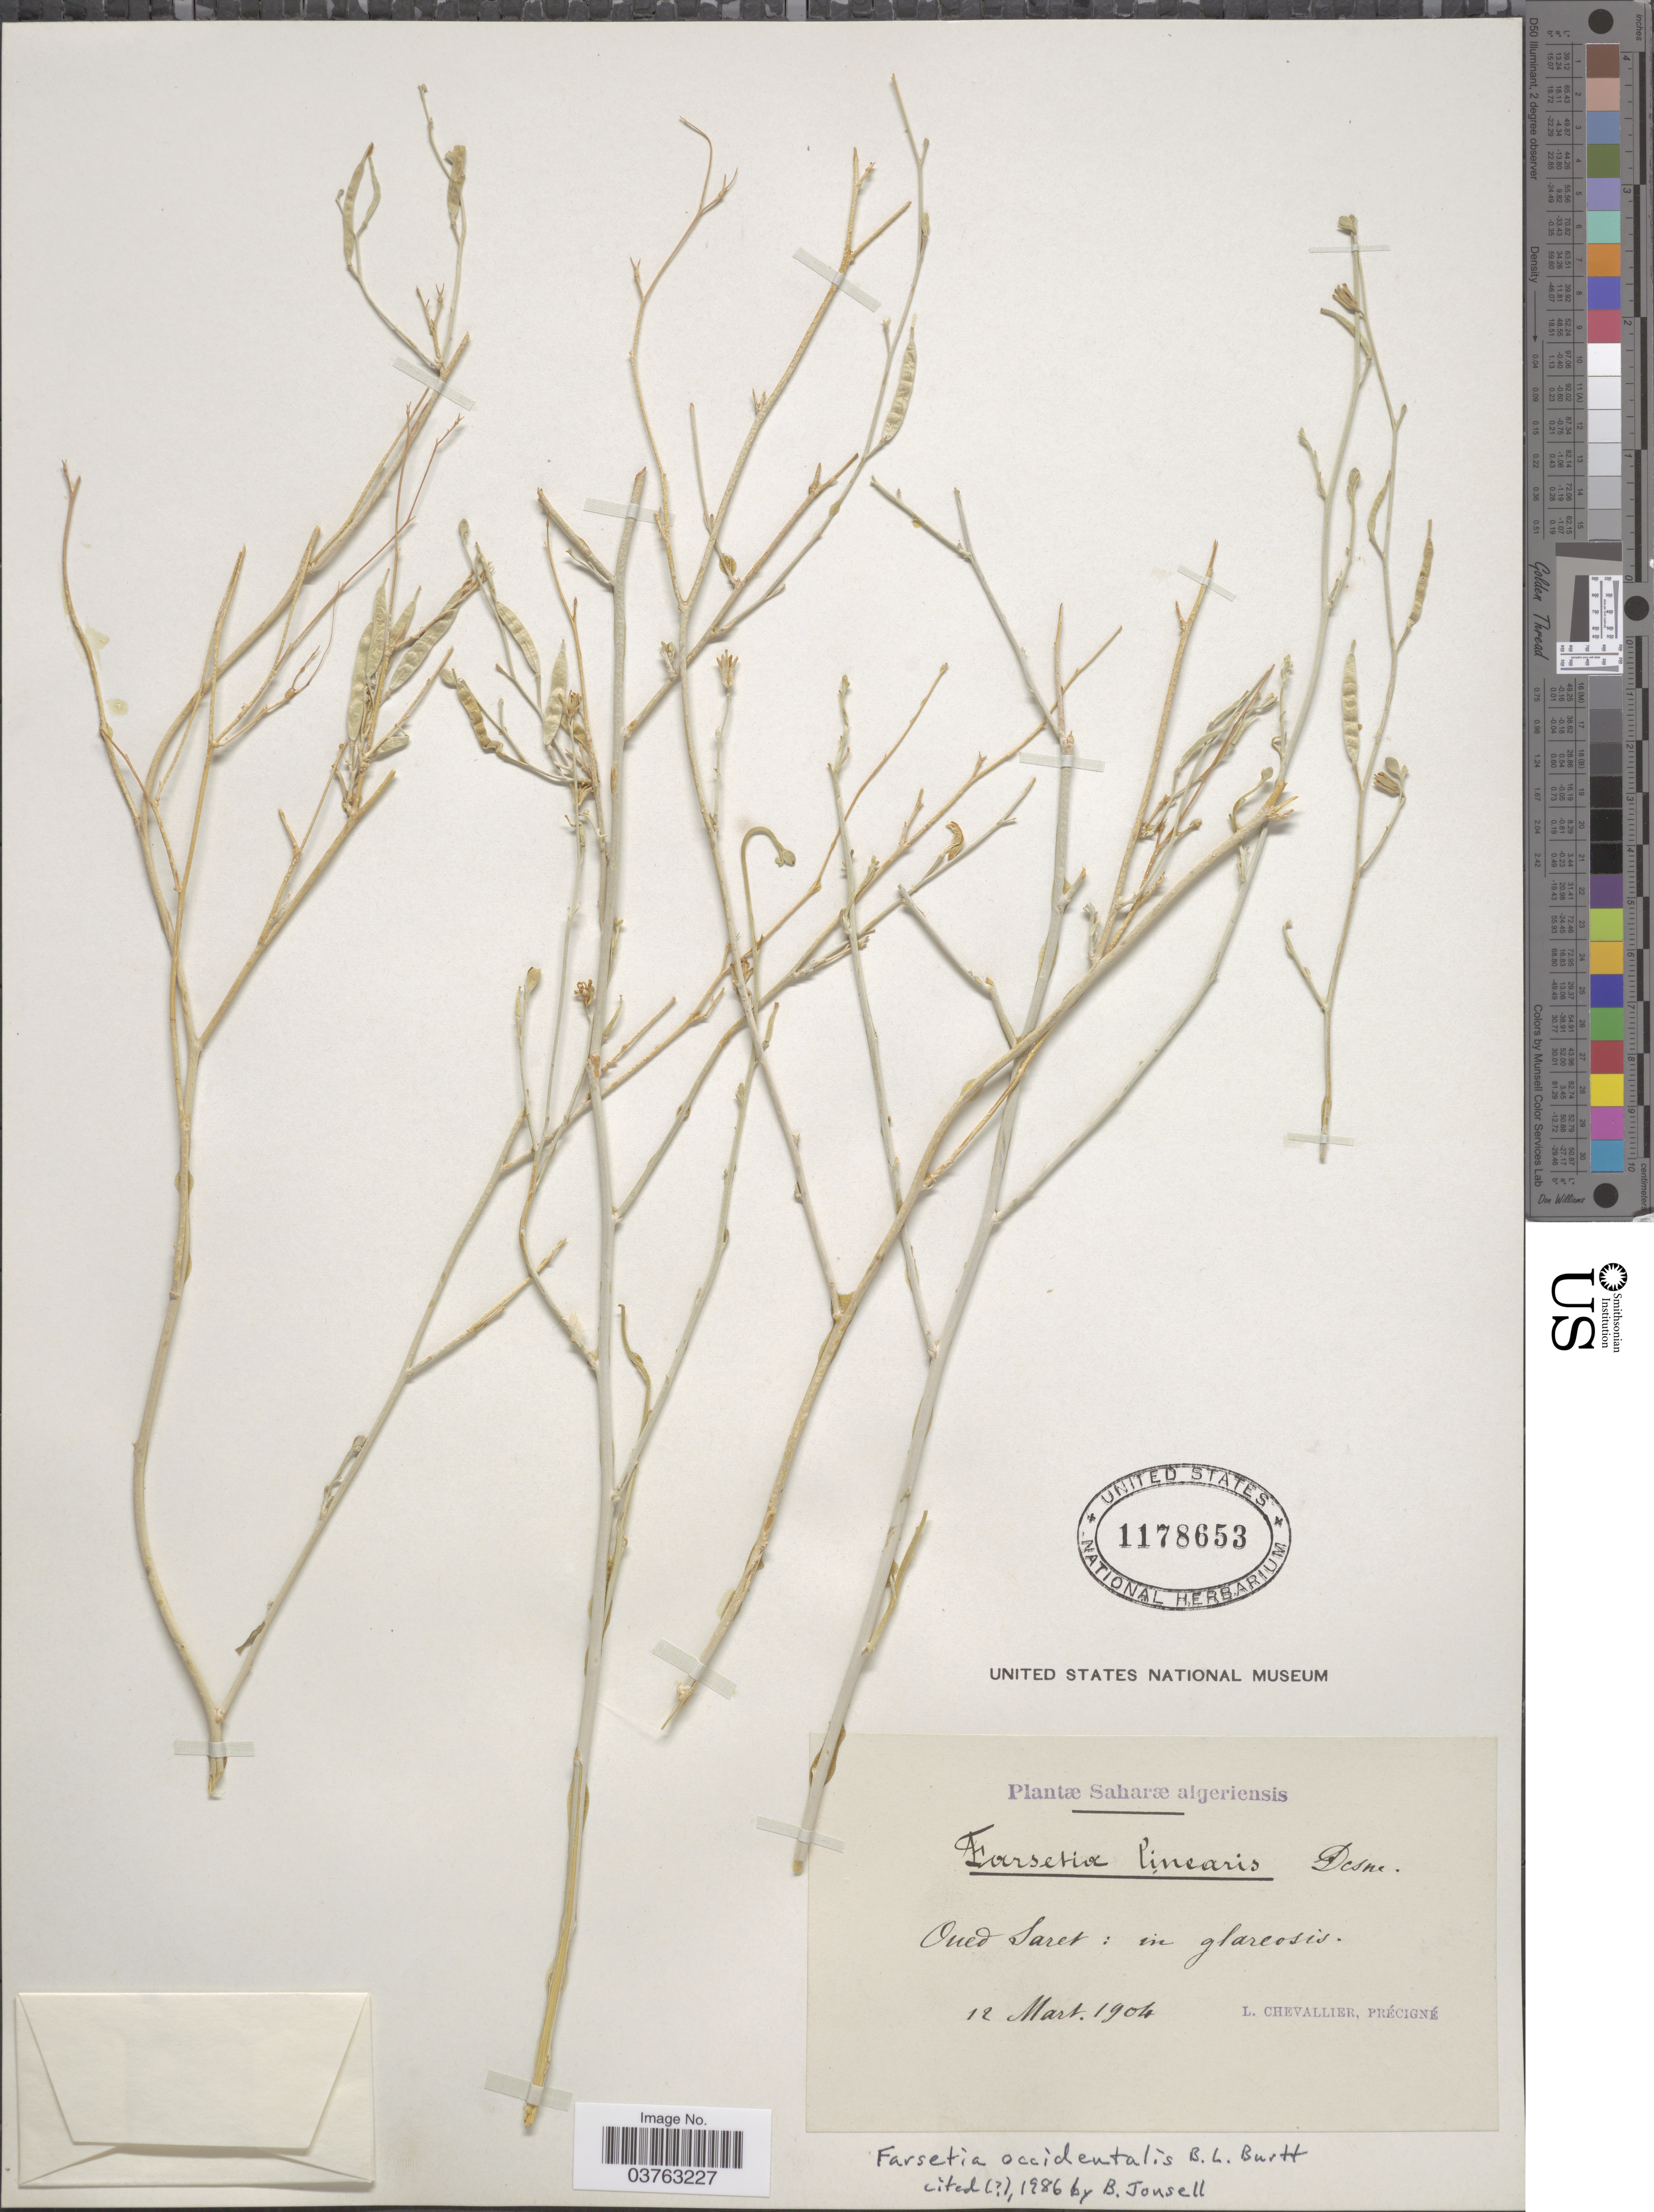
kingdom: Plantae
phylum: Tracheophyta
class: Magnoliopsida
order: Brassicales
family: Brassicaceae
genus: Farsetia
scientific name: Farsetia occidentalis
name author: B.L. Burtt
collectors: L. Chevallier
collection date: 1904-03-12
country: Algeria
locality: Saharæ algeriensis. Oned Saret: in glareosis.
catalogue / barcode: US 1178653